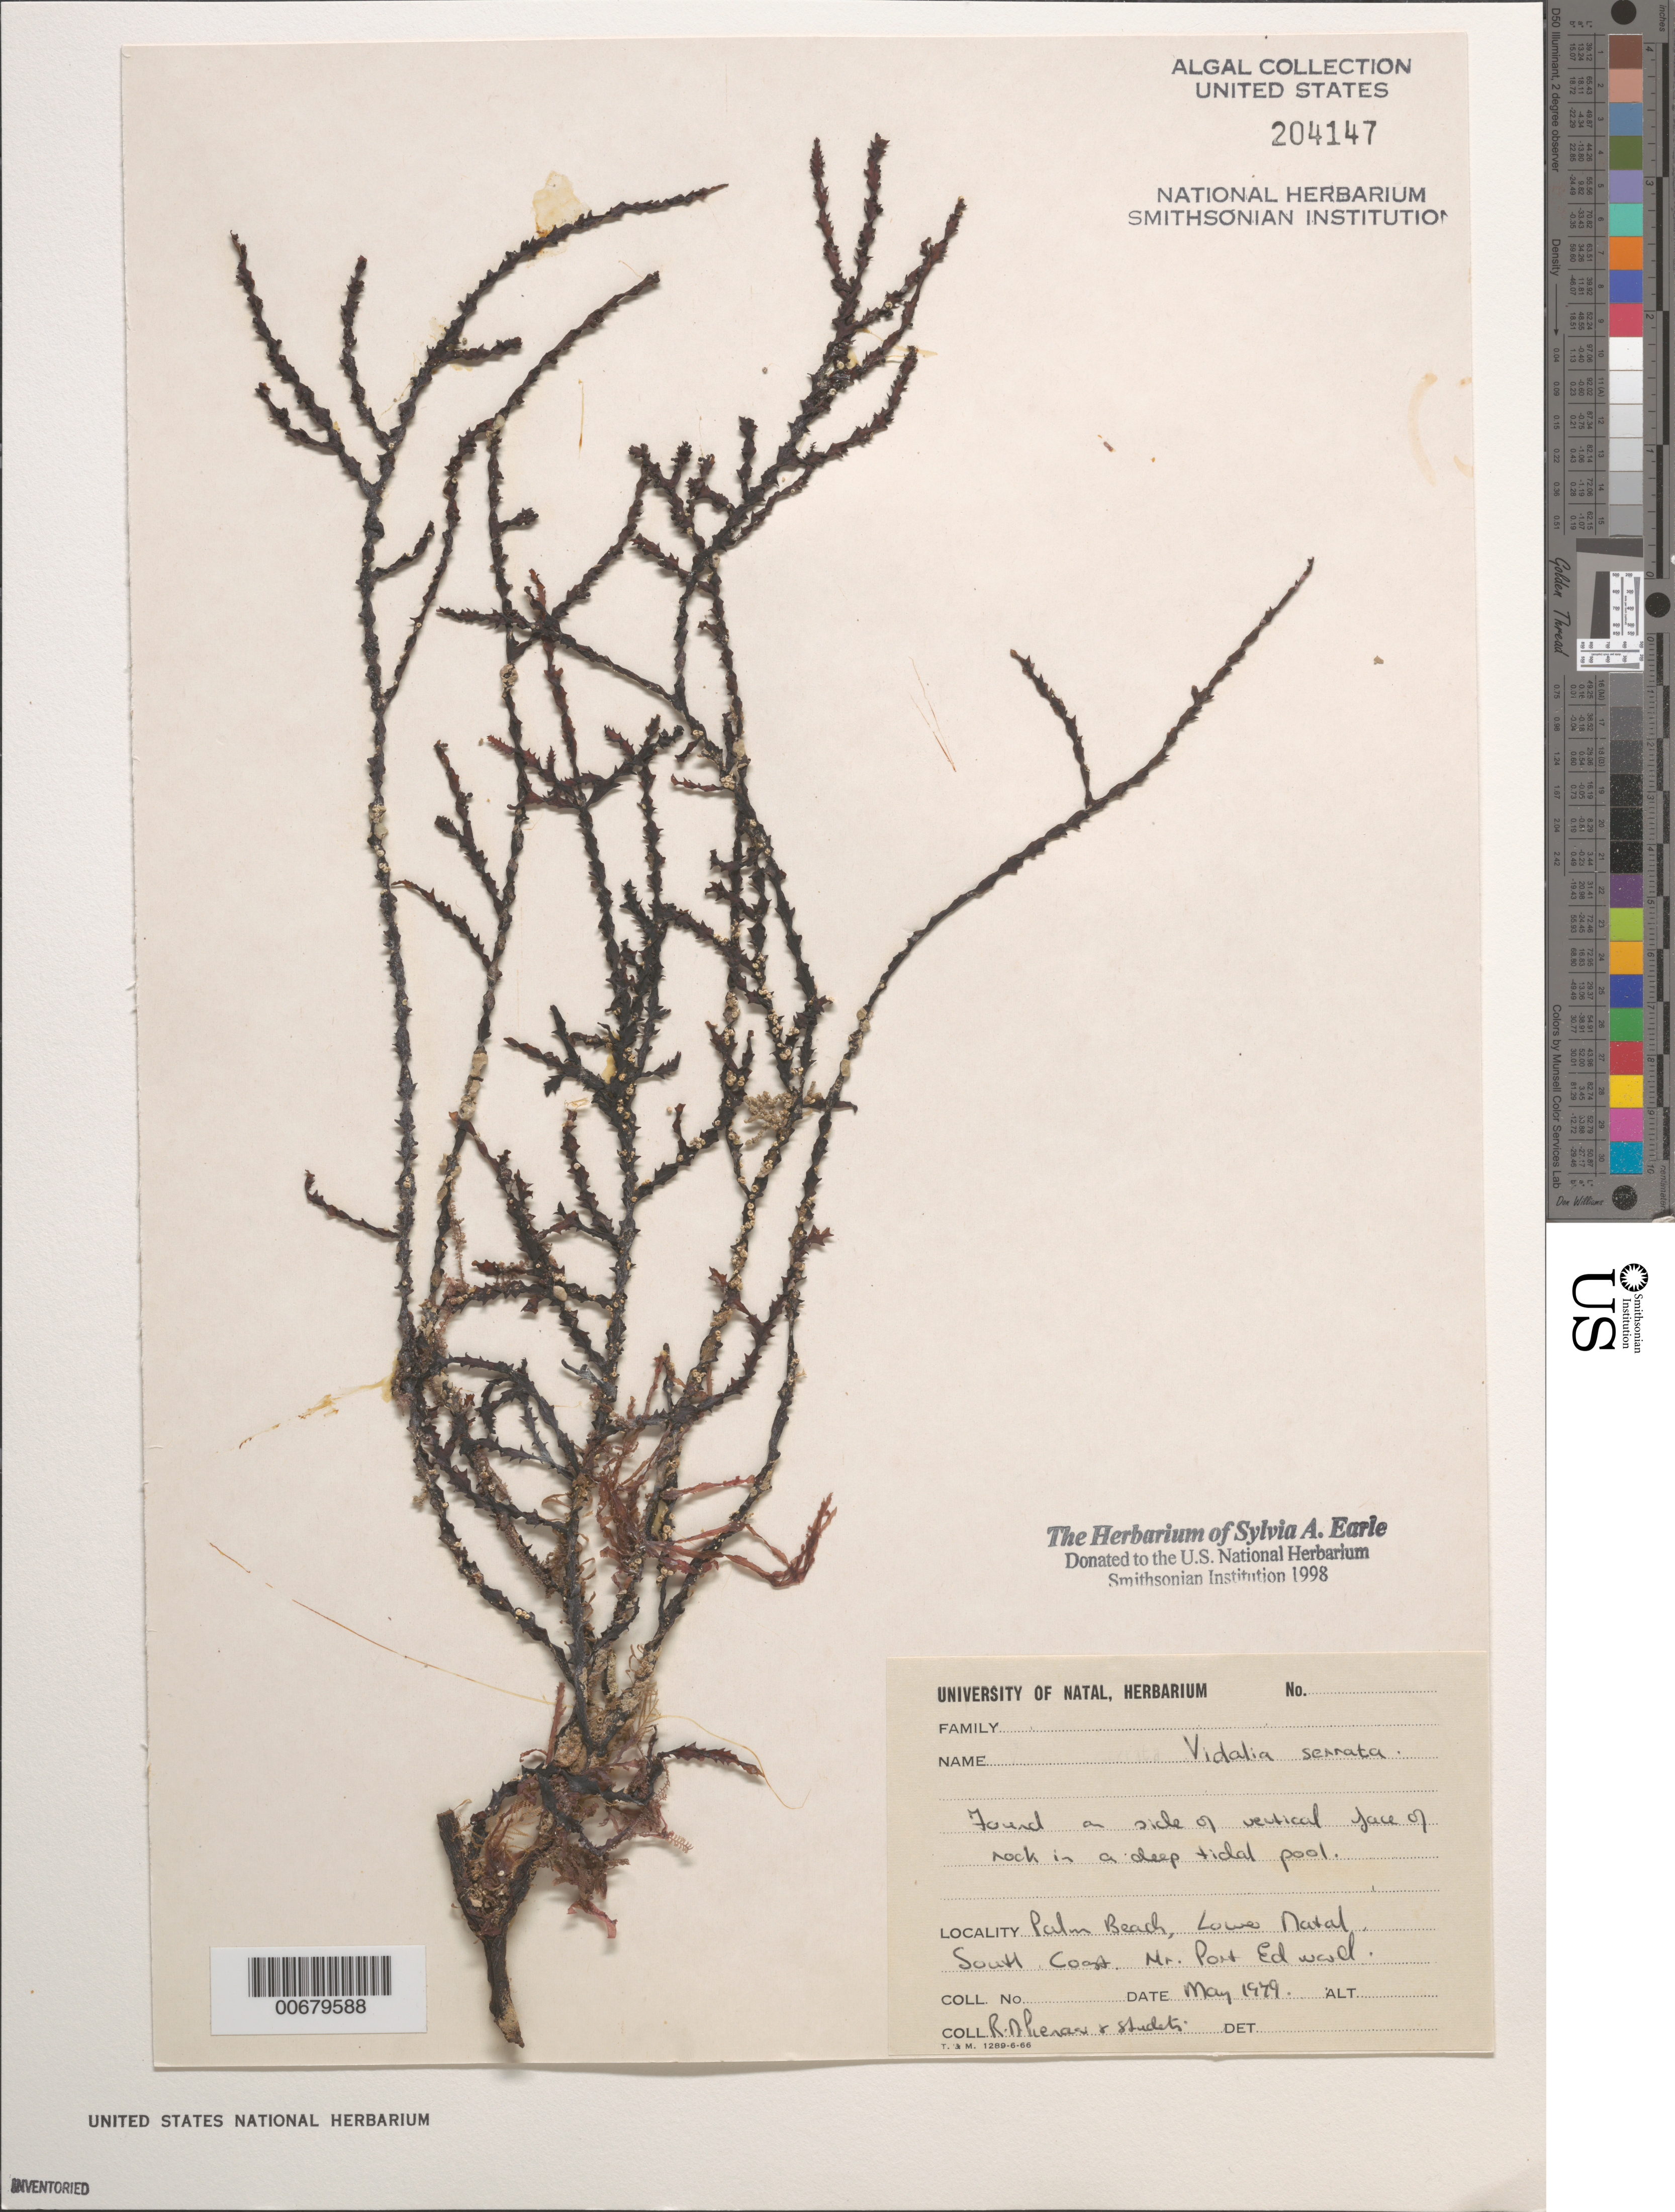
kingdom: Plantae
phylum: Rhodophyta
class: Florideophyceae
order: Ceramiales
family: Rhodomelaceae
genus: Osmundaria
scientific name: Osmundaria serrata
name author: (Suhr) R.E. Norris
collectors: R. Pienaar & Students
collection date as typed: May 1979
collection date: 1979-05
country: South Africa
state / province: KwaZulu-Natal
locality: Palm Beach, near Port Edward, South Coast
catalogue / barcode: US 204147